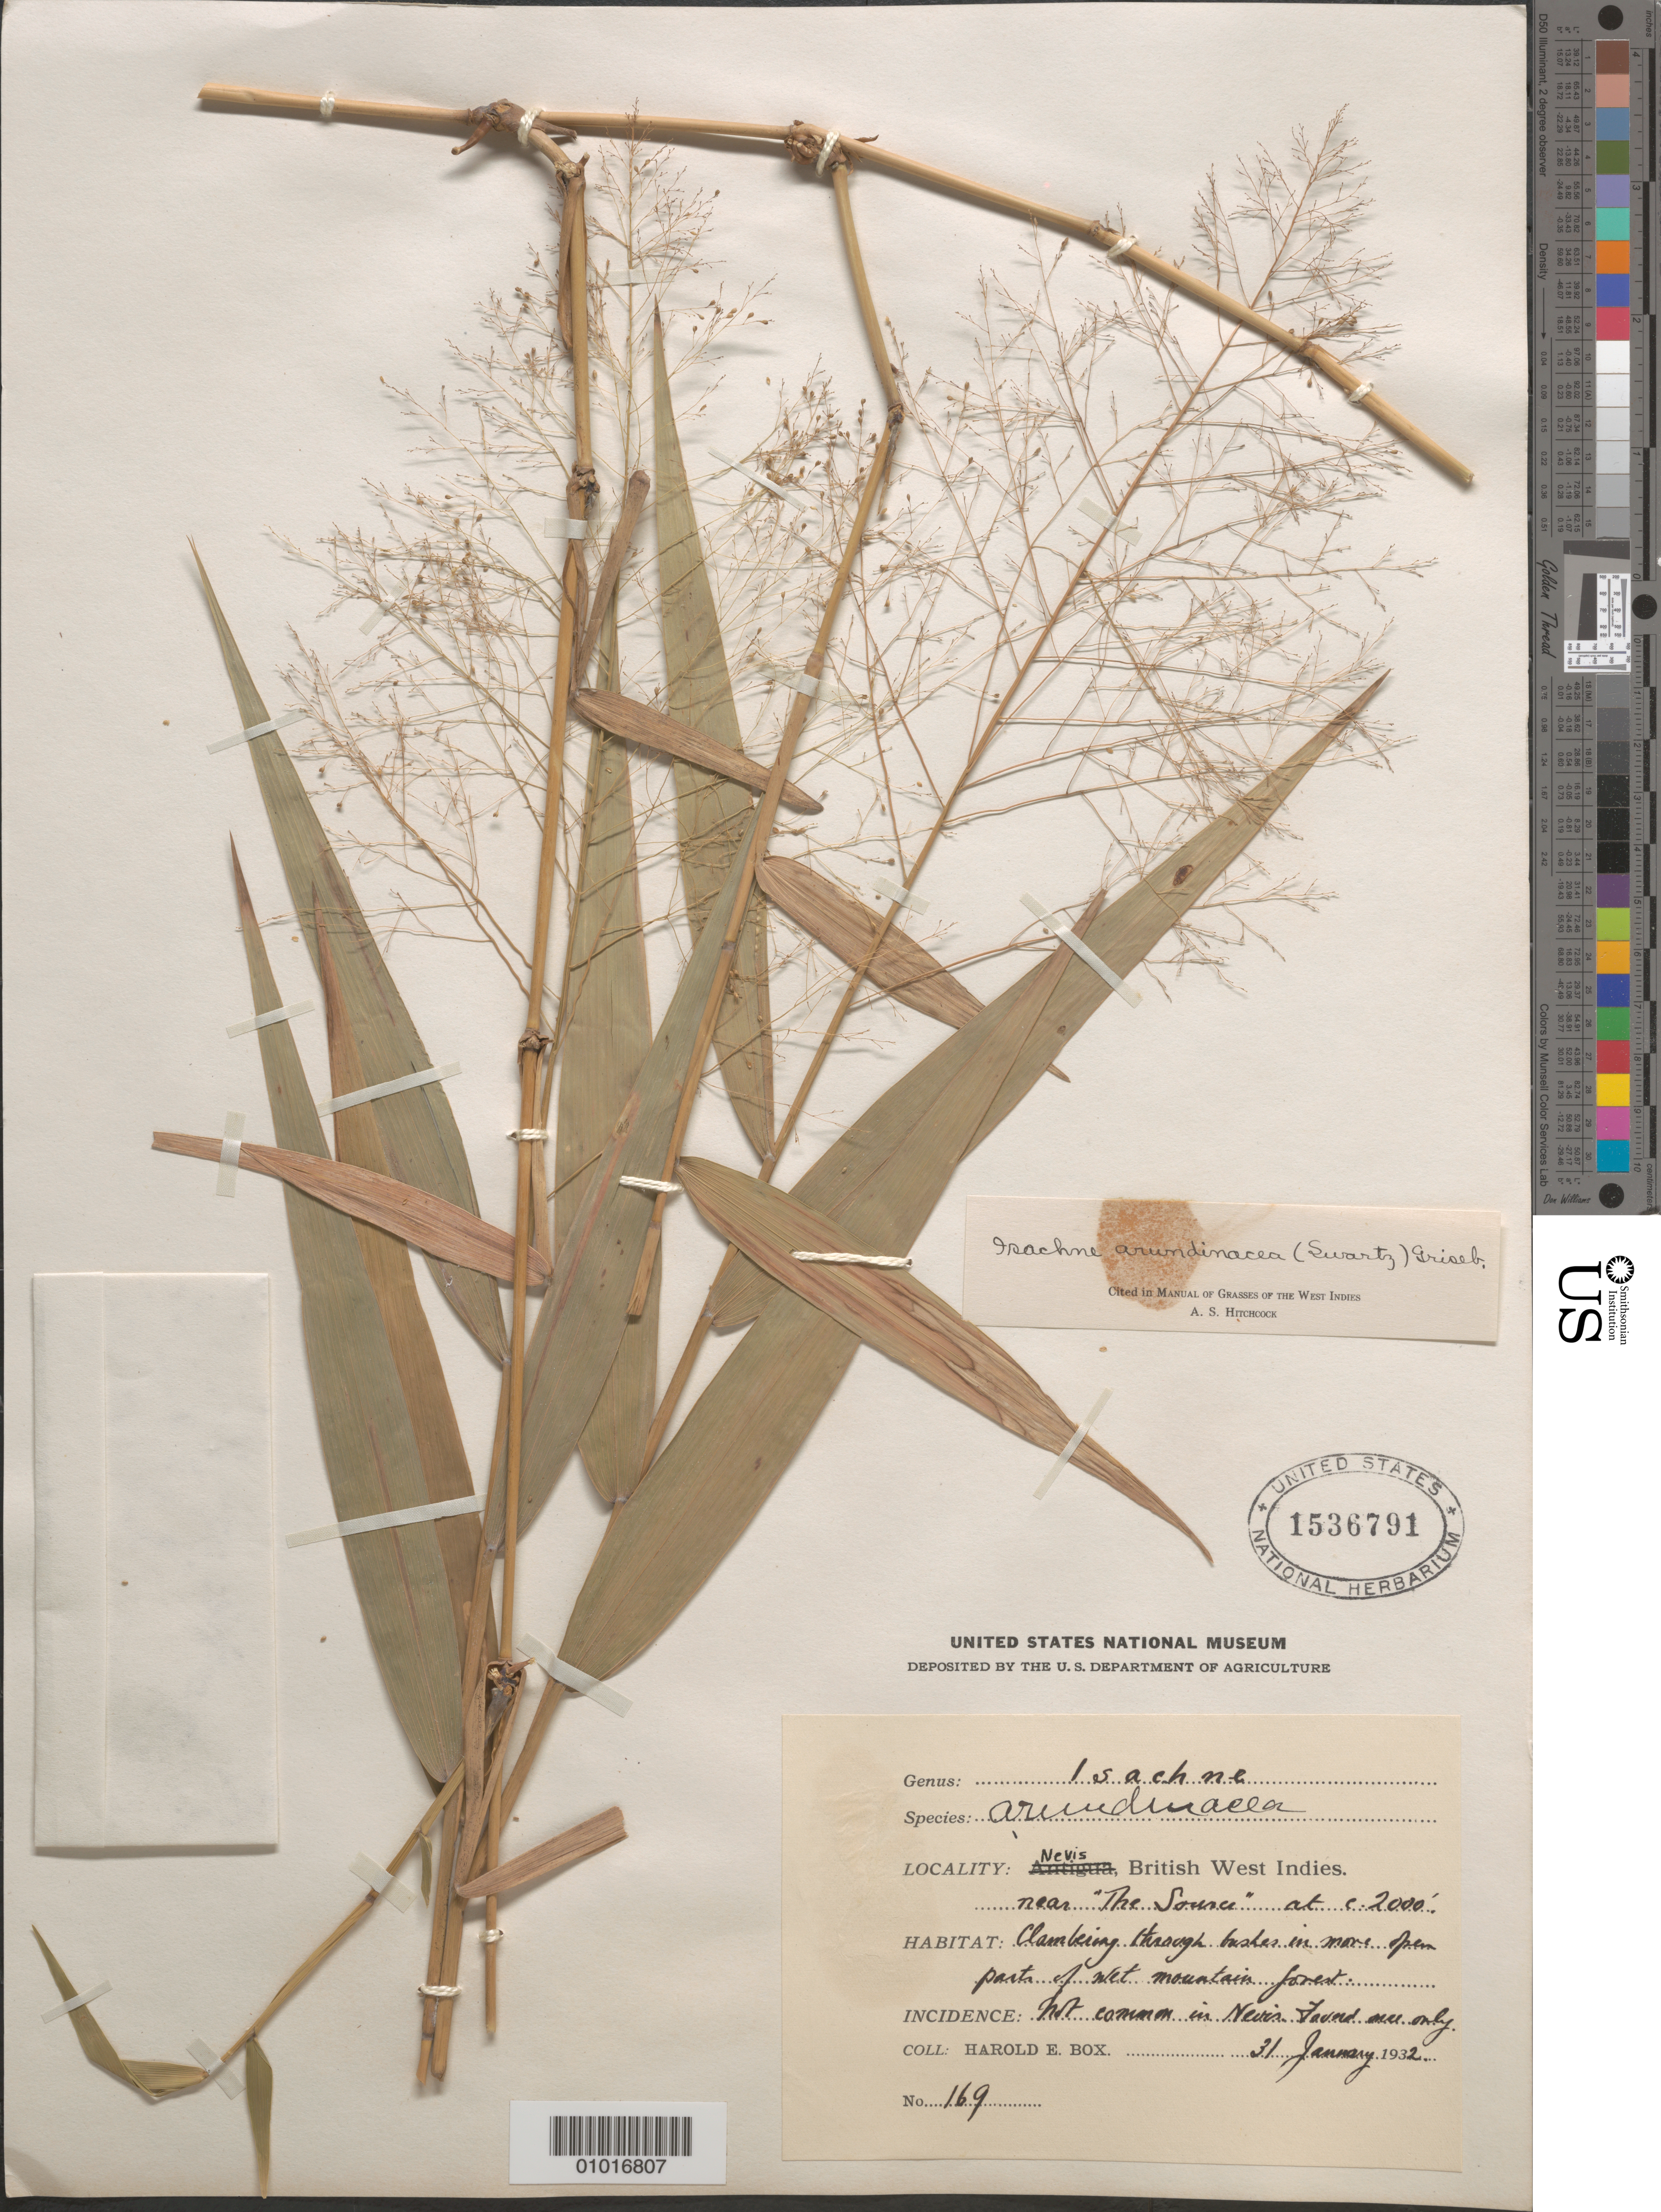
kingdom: Plantae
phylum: Tracheophyta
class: Liliopsida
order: Poales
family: Poaceae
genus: Isachne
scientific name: Isachne arundinacea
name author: (Sw.) Griseb.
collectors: H. E. Box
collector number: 169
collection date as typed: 31 Jan 1932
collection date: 1932-01-31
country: St. Christopher-Nevis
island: Nevis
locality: Near "The Source"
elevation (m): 610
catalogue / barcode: US 1536791